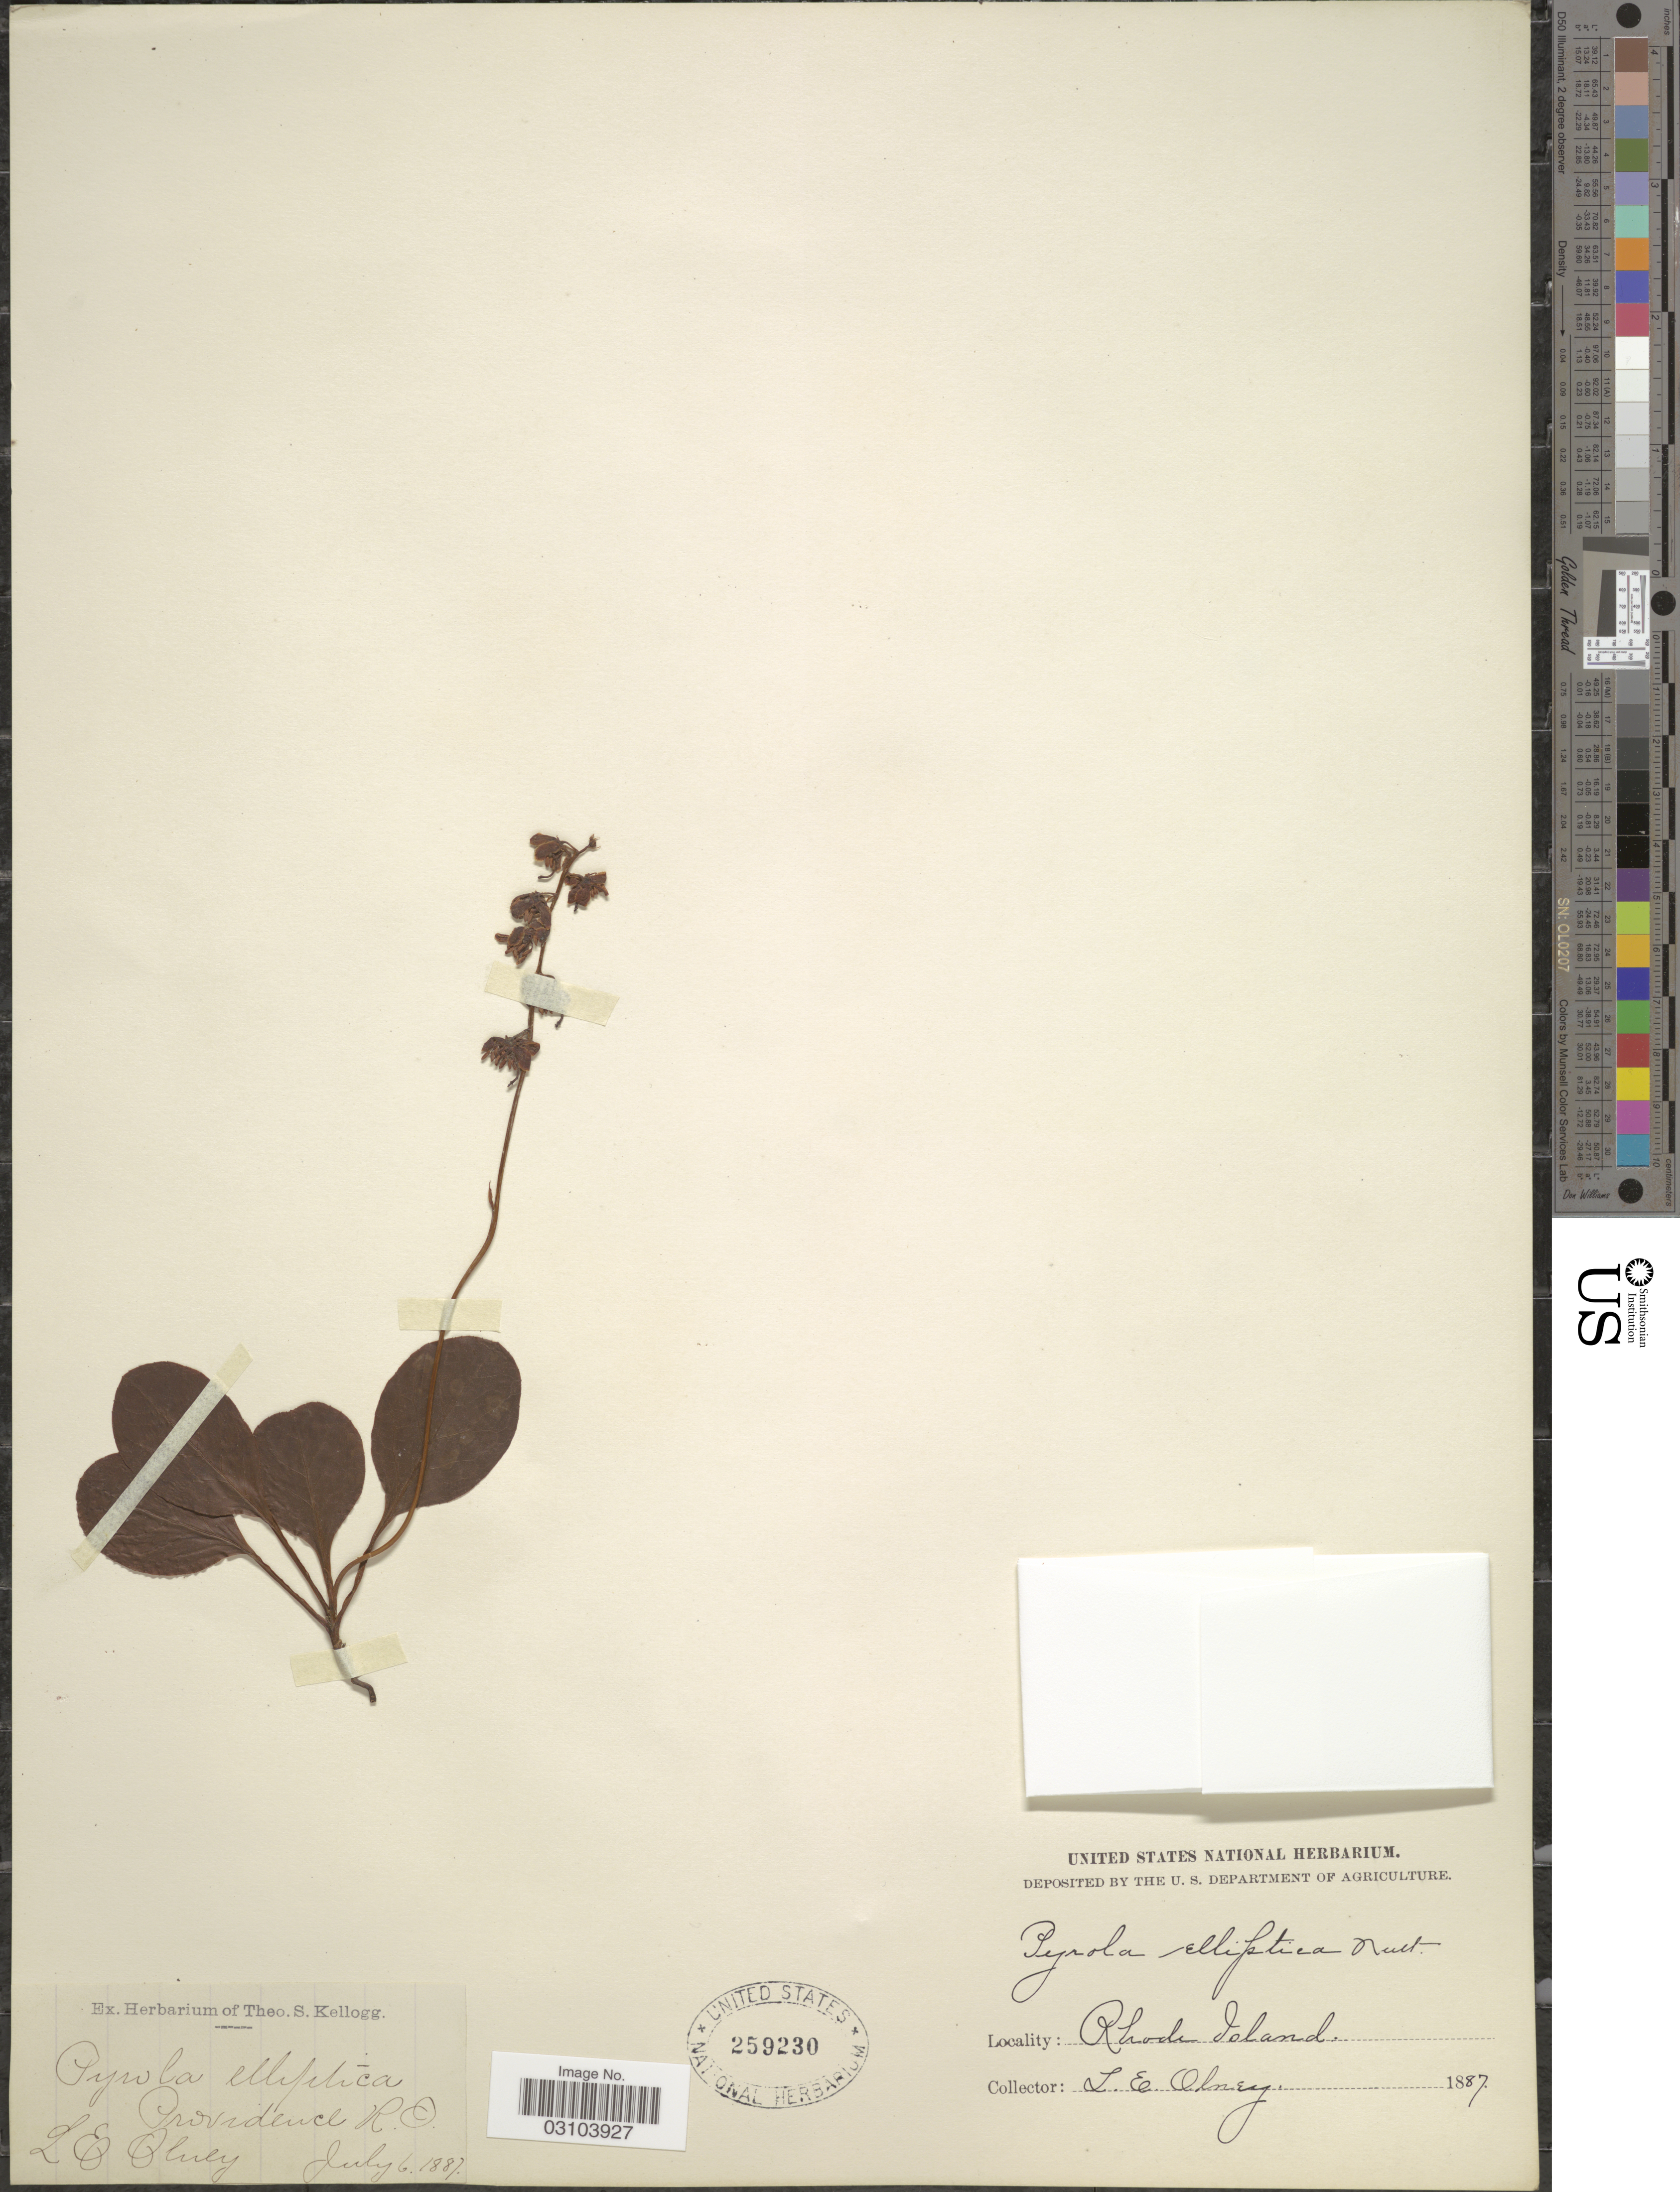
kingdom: Plantae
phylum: Tracheophyta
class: Magnoliopsida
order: Ericales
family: Ericaceae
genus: Pyrola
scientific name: Pyrola elliptica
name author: Nutt.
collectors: L. Olney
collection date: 1887-07-06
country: United States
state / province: Rhode Island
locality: Providence R. I.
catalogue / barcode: US 259230